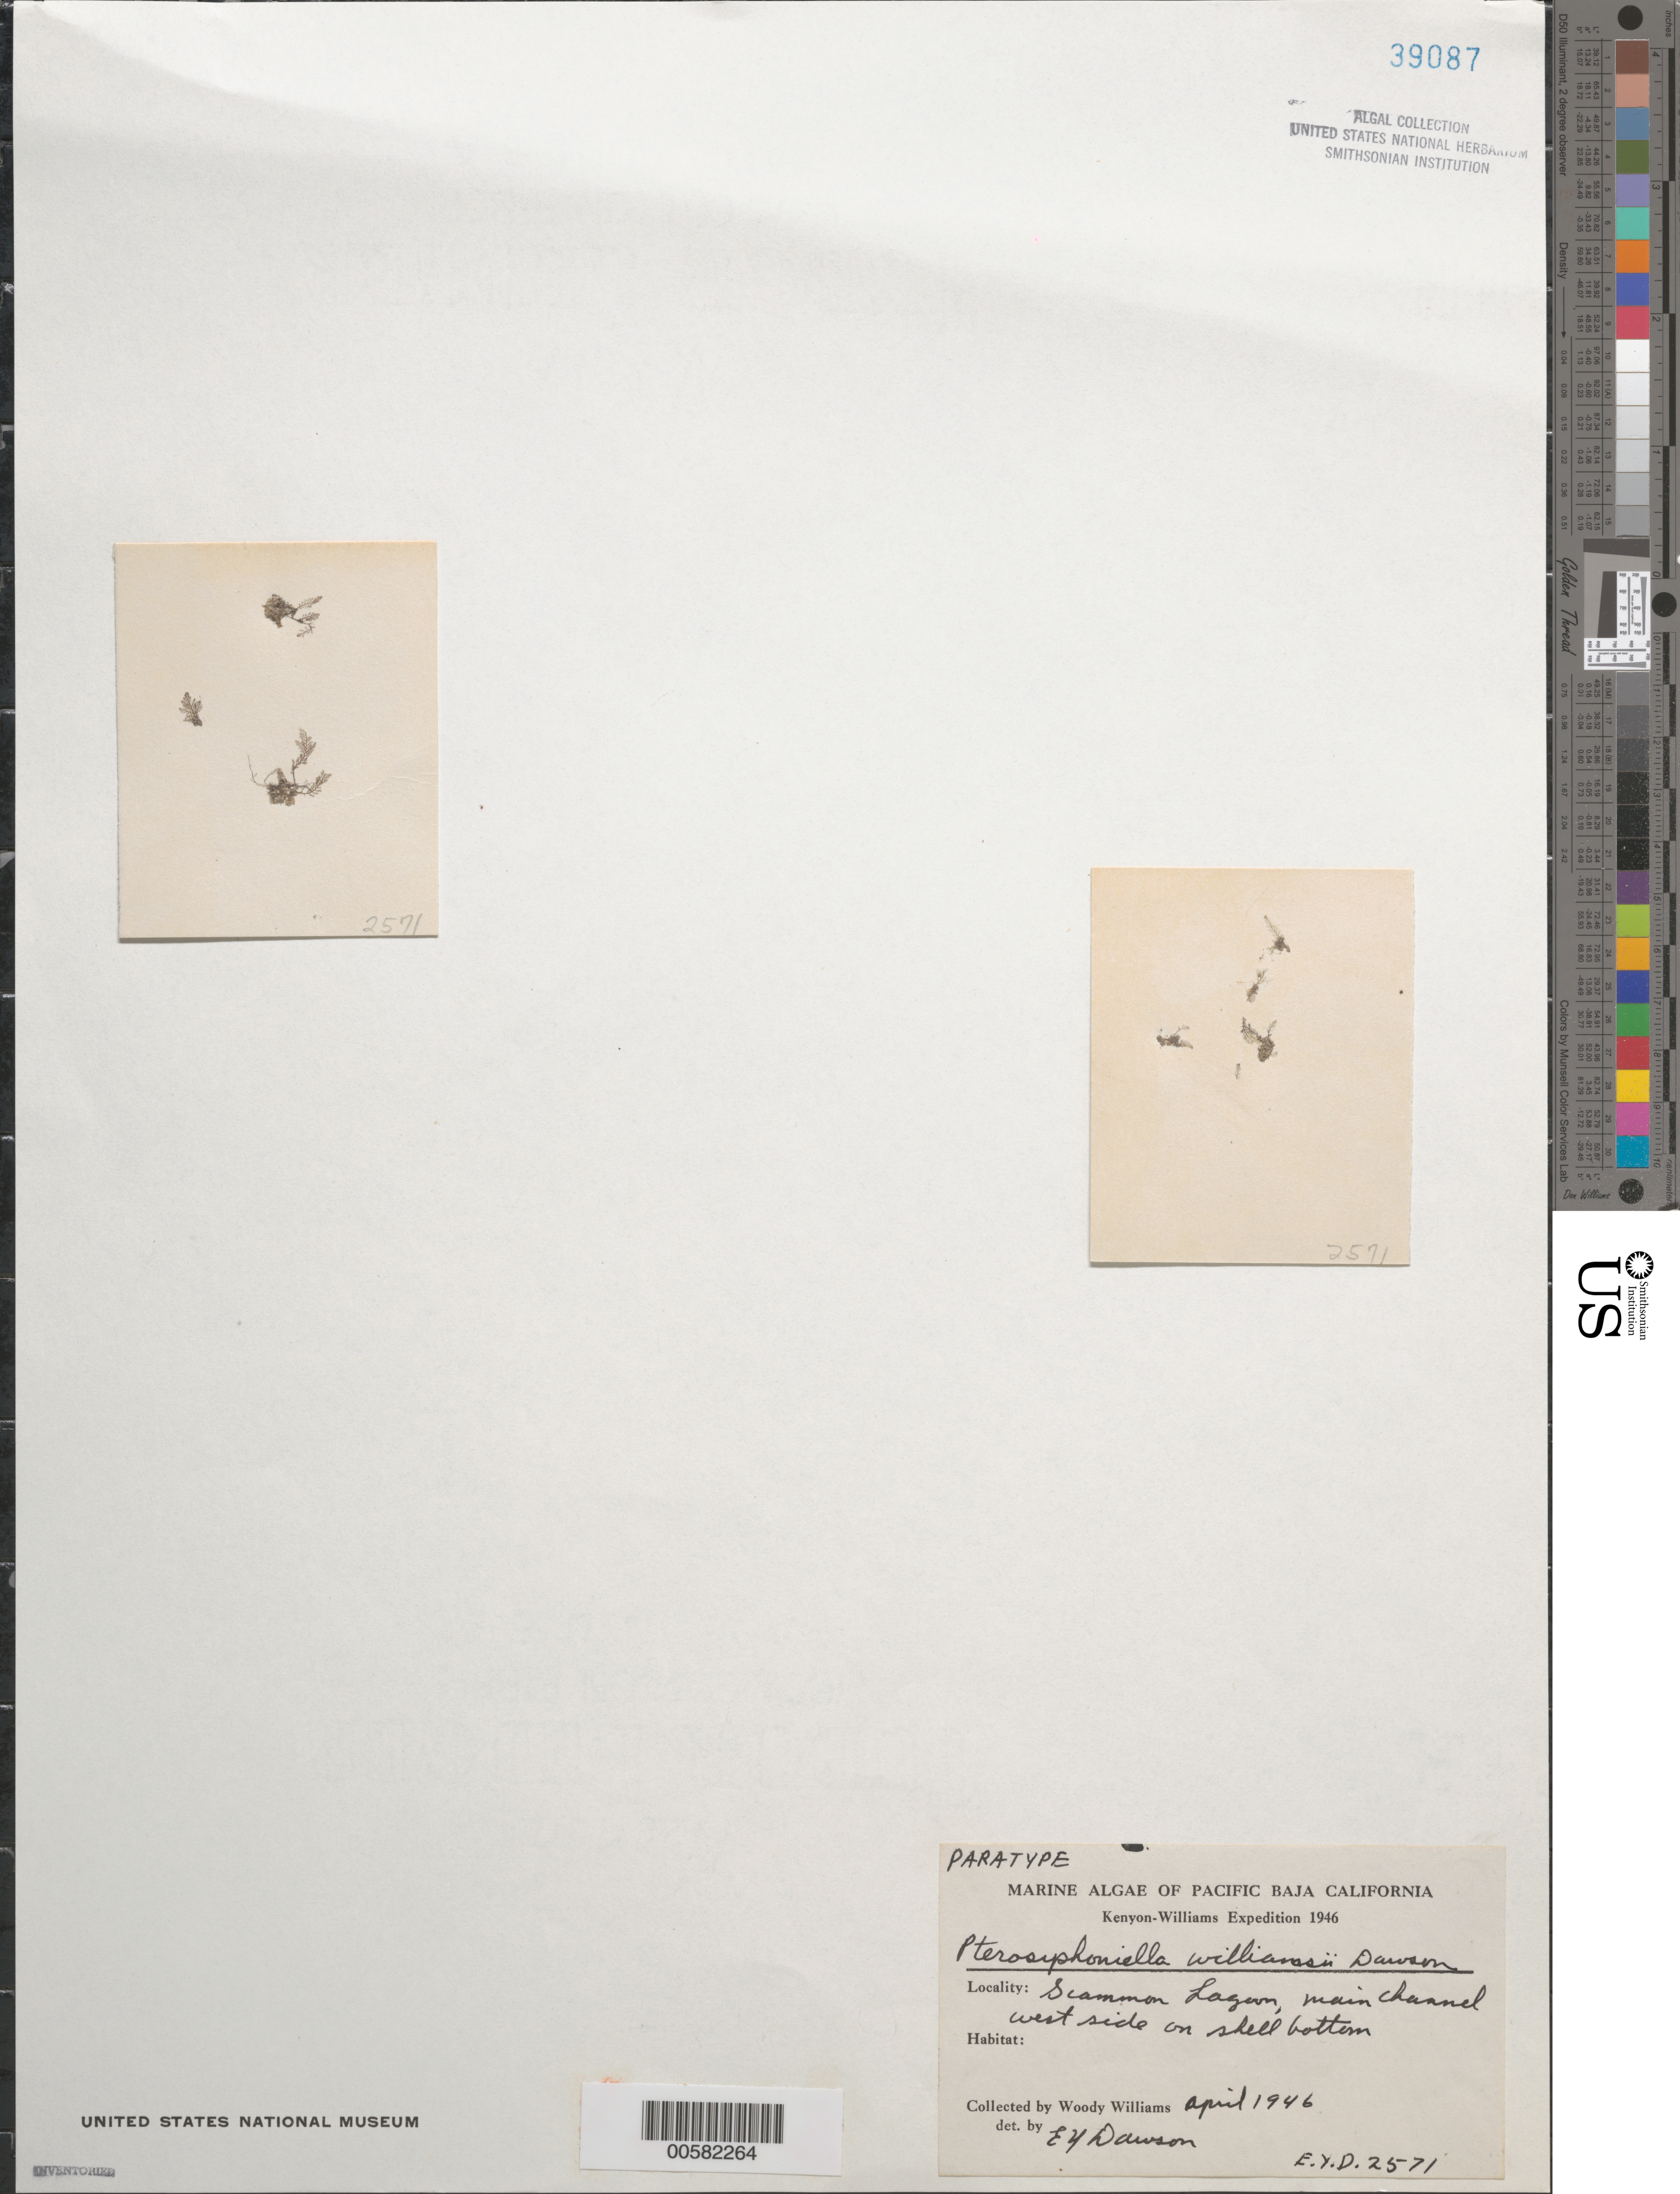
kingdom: Plantae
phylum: Rhodophyta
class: Florideophyceae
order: Ceramiales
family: Rhodomelaceae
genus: Pterosiphoniella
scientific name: Pterosiphoniella williamsii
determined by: Dawson, E. Y.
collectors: W. Williams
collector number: EYD 2571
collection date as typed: Apr 1946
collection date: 1946-04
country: Mexico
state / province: Baja California Sur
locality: Scammon's Lagoon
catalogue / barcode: US 39087